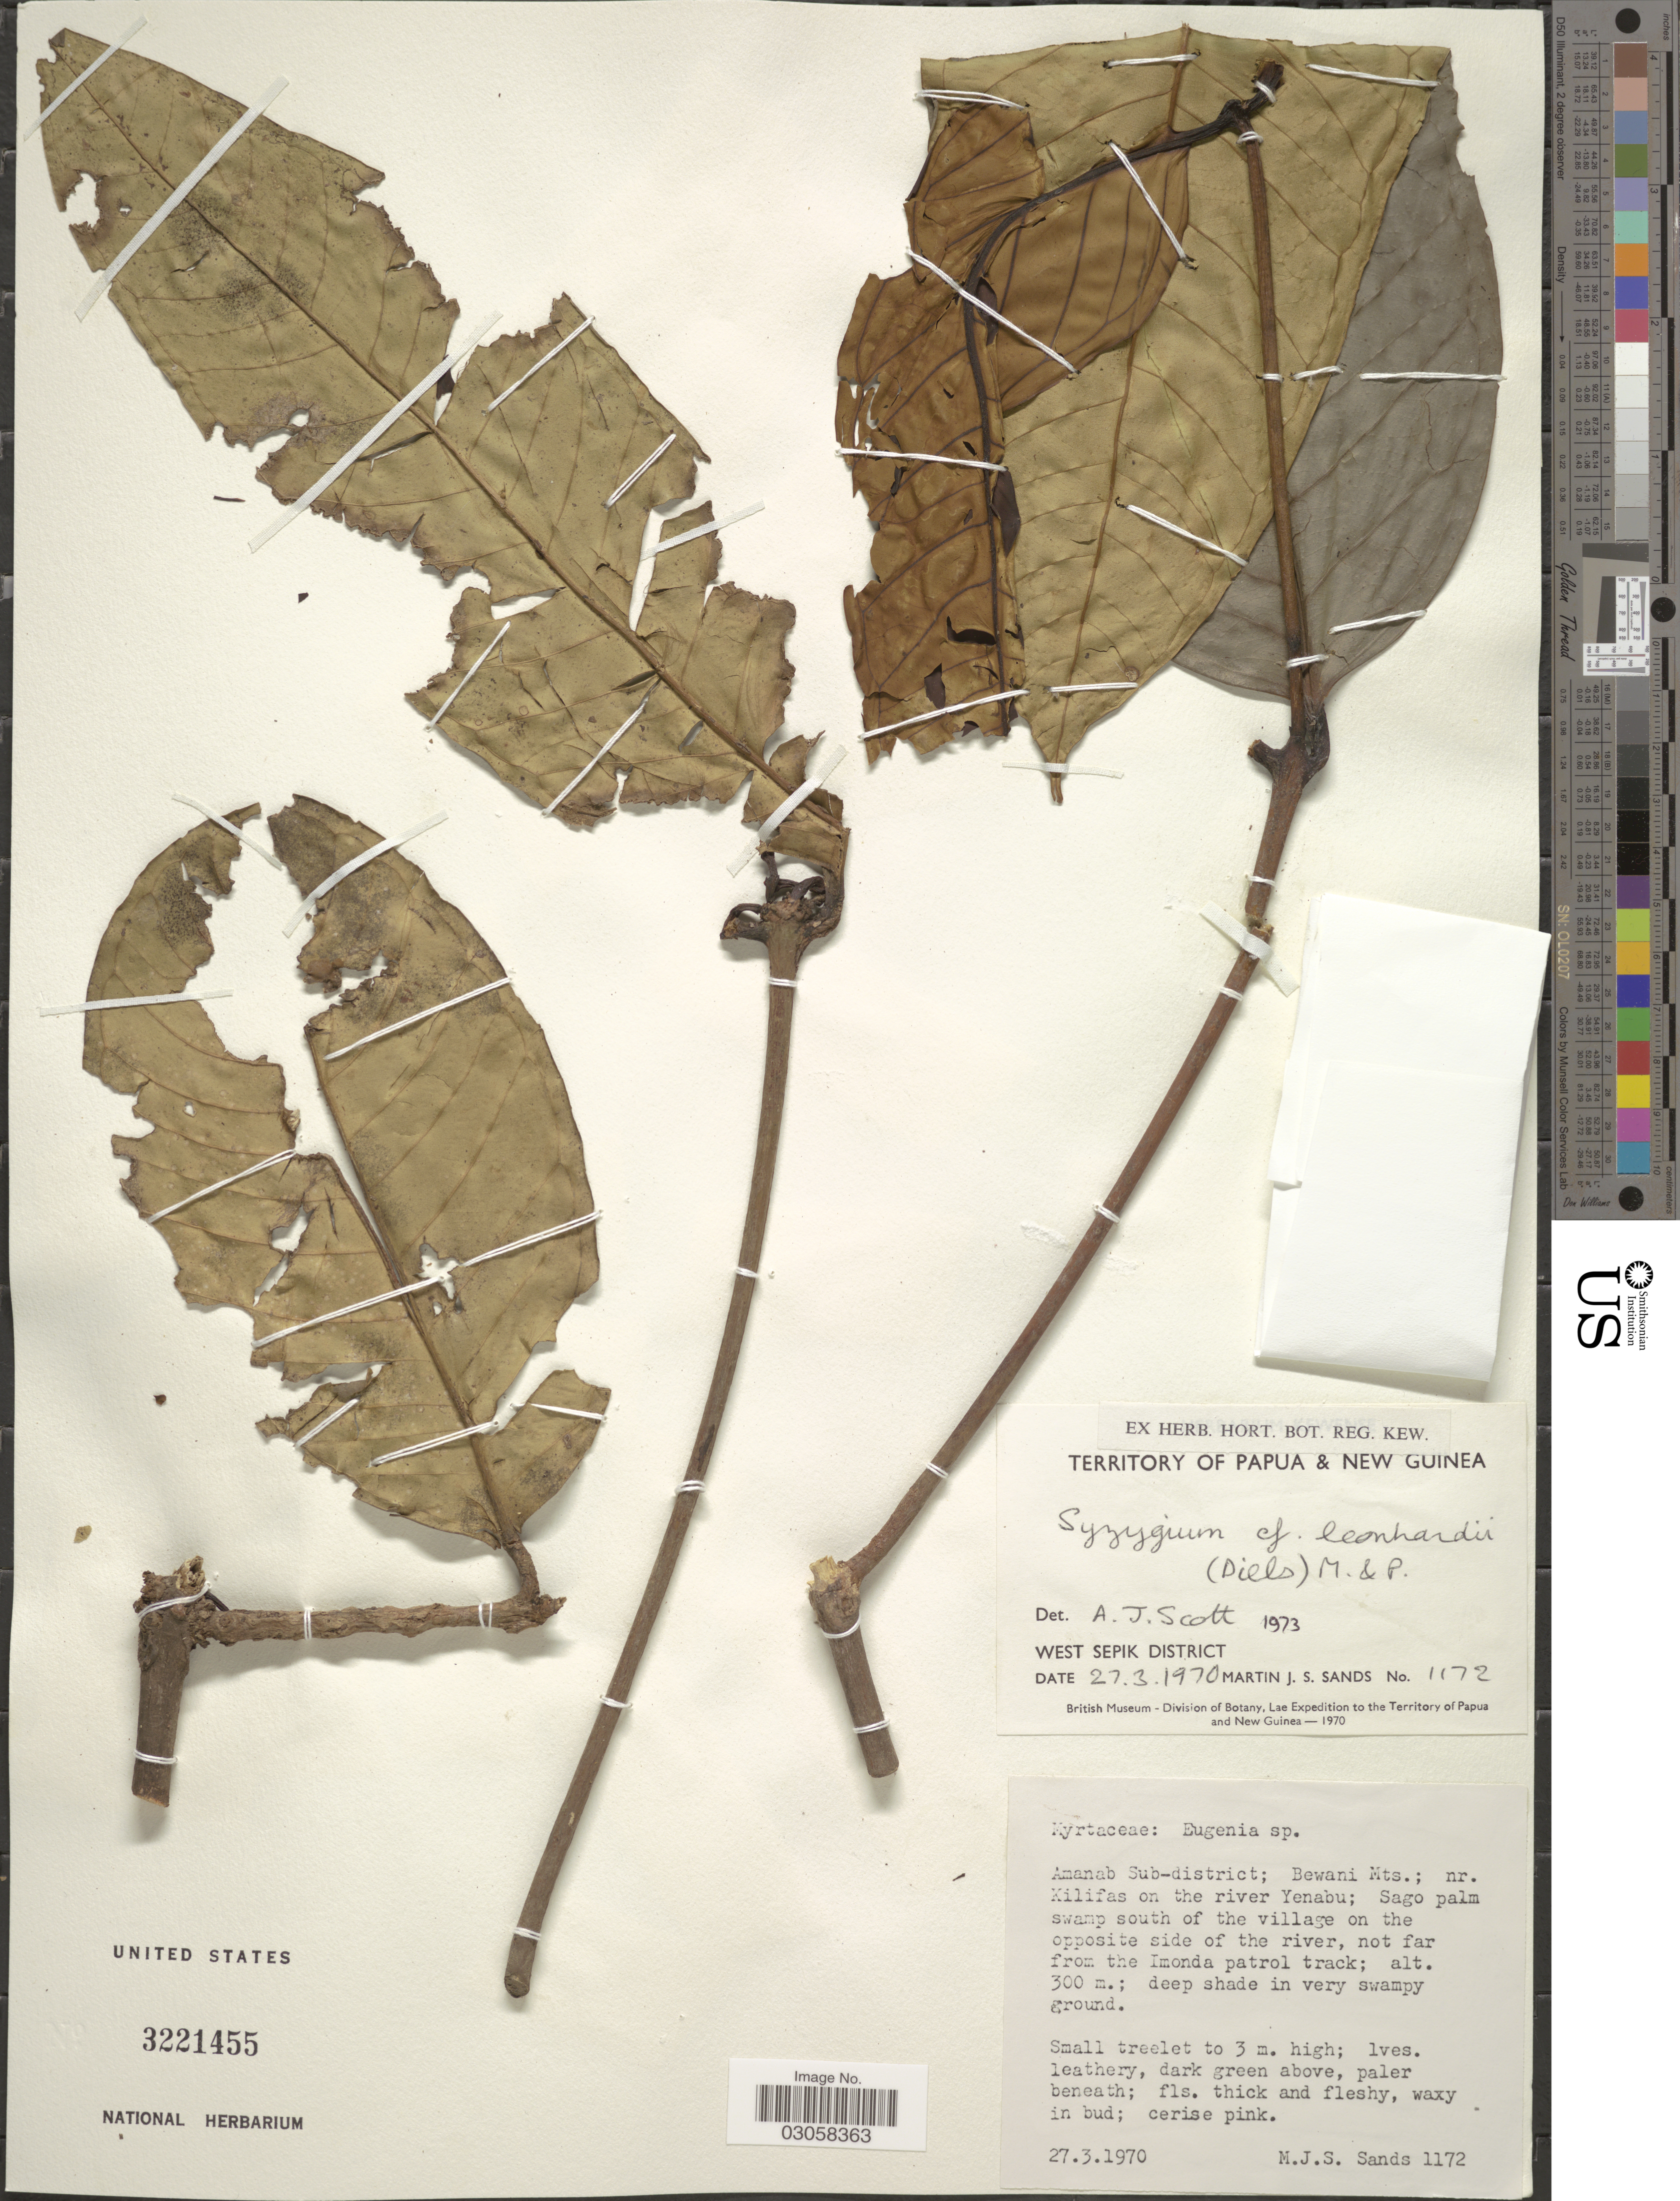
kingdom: Plantae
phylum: Tracheophyta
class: Magnoliopsida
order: Myrtales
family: Myrtaceae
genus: Syzygium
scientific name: Syzygium leonhardii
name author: (Diels) Merr. & L.M. Perry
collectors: M. Sands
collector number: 1172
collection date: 1970-03-27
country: Papua New Guinea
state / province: Sandaun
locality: Territory of Papua & New Guinea. West Sepik District. Amanab Sub-district; Bewani Mts.; nr. Kilifas on the river Yenabu; Sago palm swamp south of the village on the opposite side of the river, not far from the Imonda patrol track.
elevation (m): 300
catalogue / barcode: US 3221455